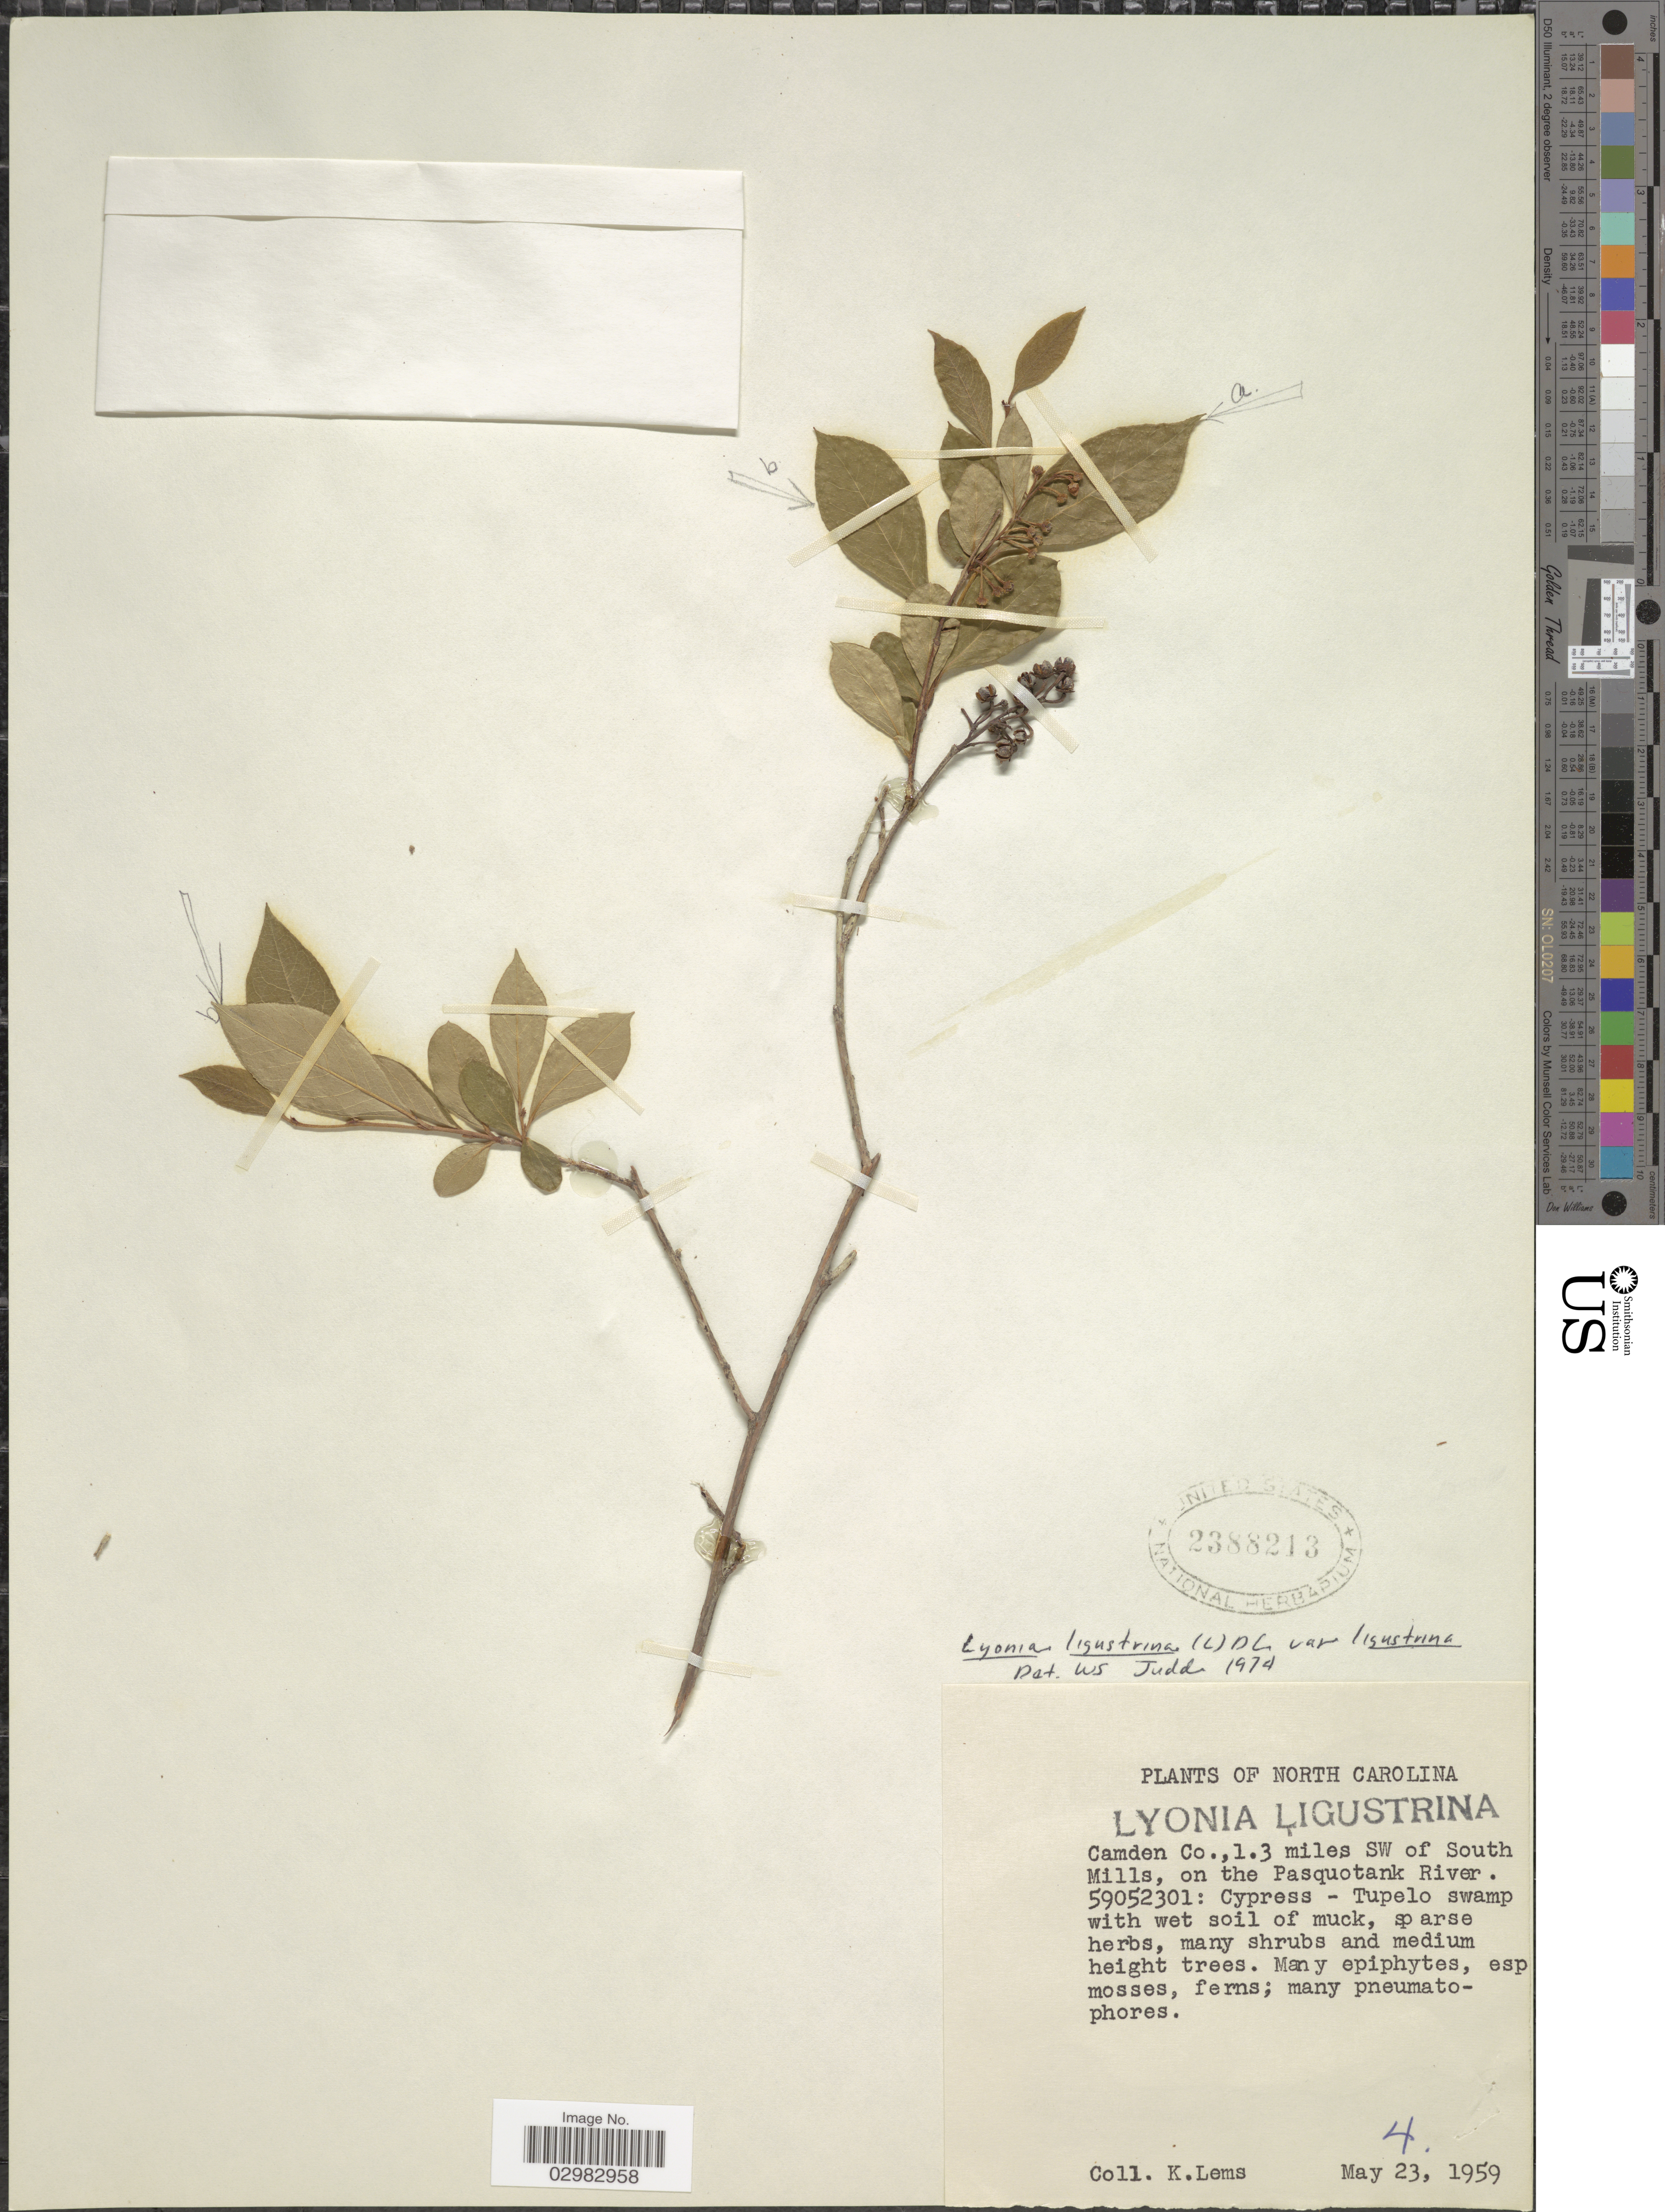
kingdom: Plantae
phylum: Tracheophyta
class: Magnoliopsida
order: Ericales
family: Ericaceae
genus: Lyonia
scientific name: Lyonia ligustrina var. ligustrina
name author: (L.) DC.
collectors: K. Lems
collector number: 4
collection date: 1959-05-23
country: United States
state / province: North Carolina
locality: Camden Co., 1.3 miles S.W. of South Mills, on the Pasquotank River. 59052301: Cypress - Tupelo swamp.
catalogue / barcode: US 2388213